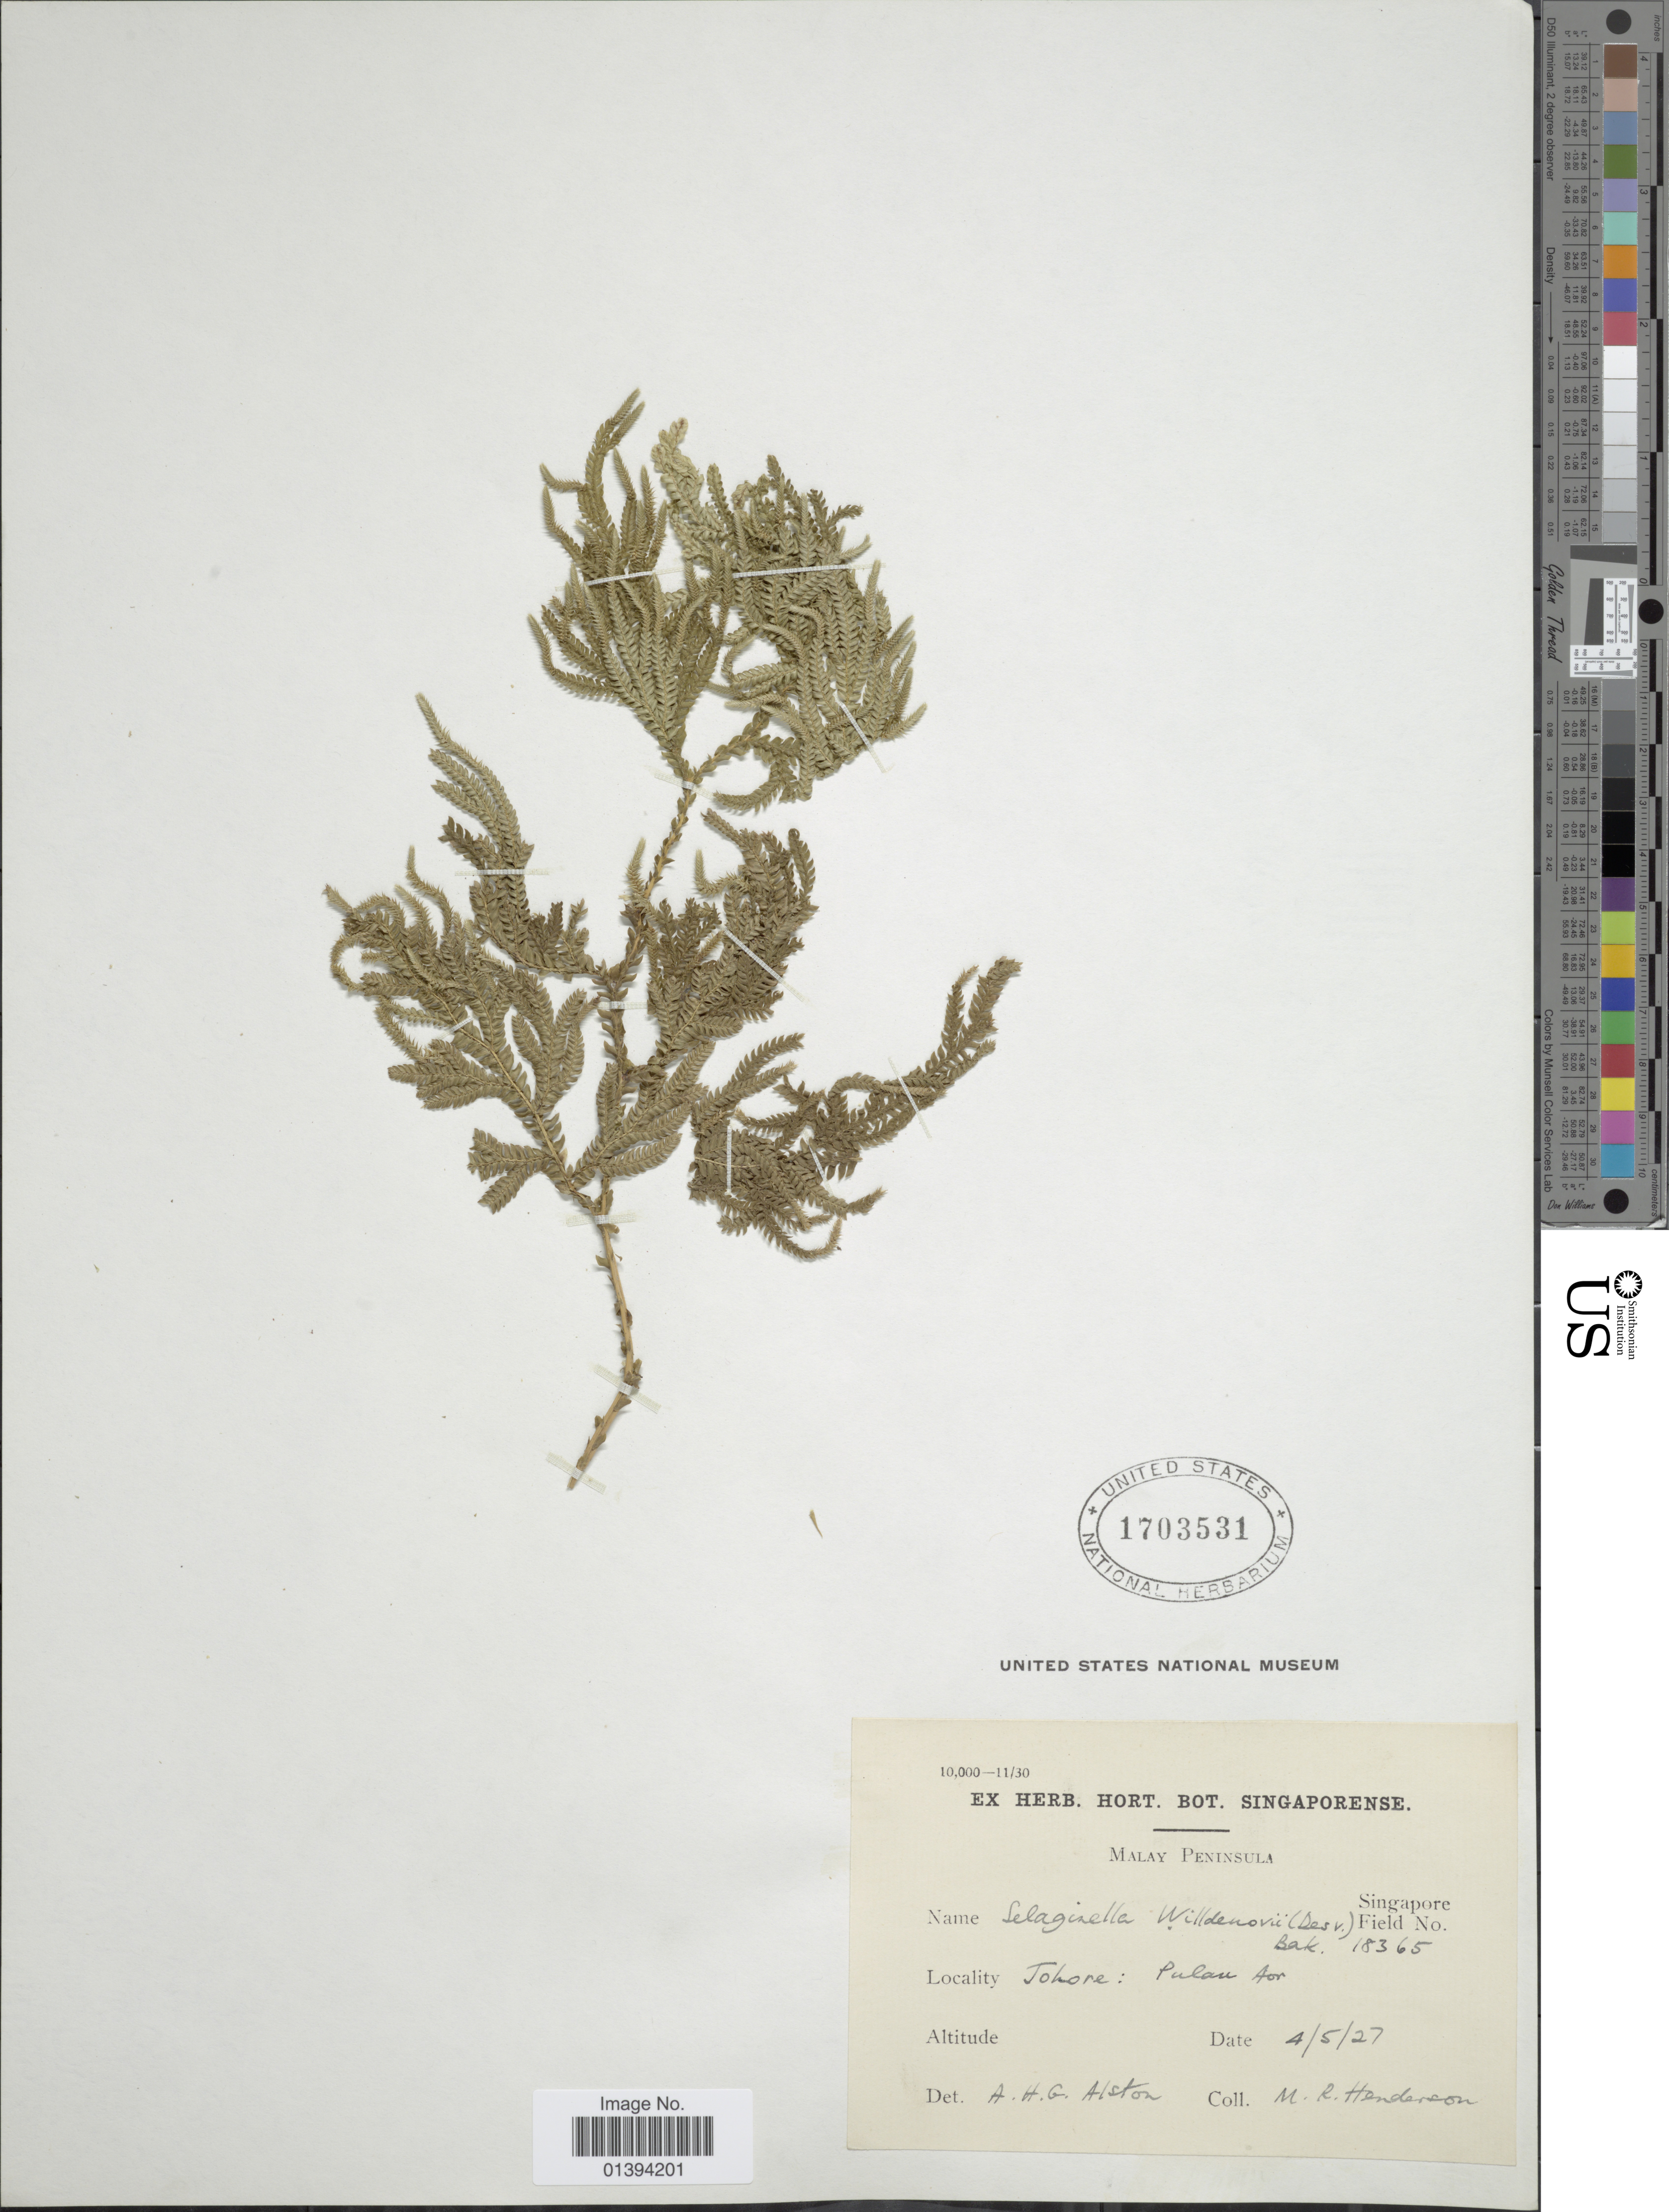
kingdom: Plantae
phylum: Tracheophyta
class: Lycopodiopsida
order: Selaginellales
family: Selaginellaceae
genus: Selaginella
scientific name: Selaginella plana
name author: (Desv. ex Poir.) Hieron.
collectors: M. Henderson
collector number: Singapore Field 18365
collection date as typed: Transcribed d/m/y: 4/5/27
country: Malaysia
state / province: Johor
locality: Malay Peninsula, Pulau Aor [interpreted]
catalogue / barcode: US 1703531